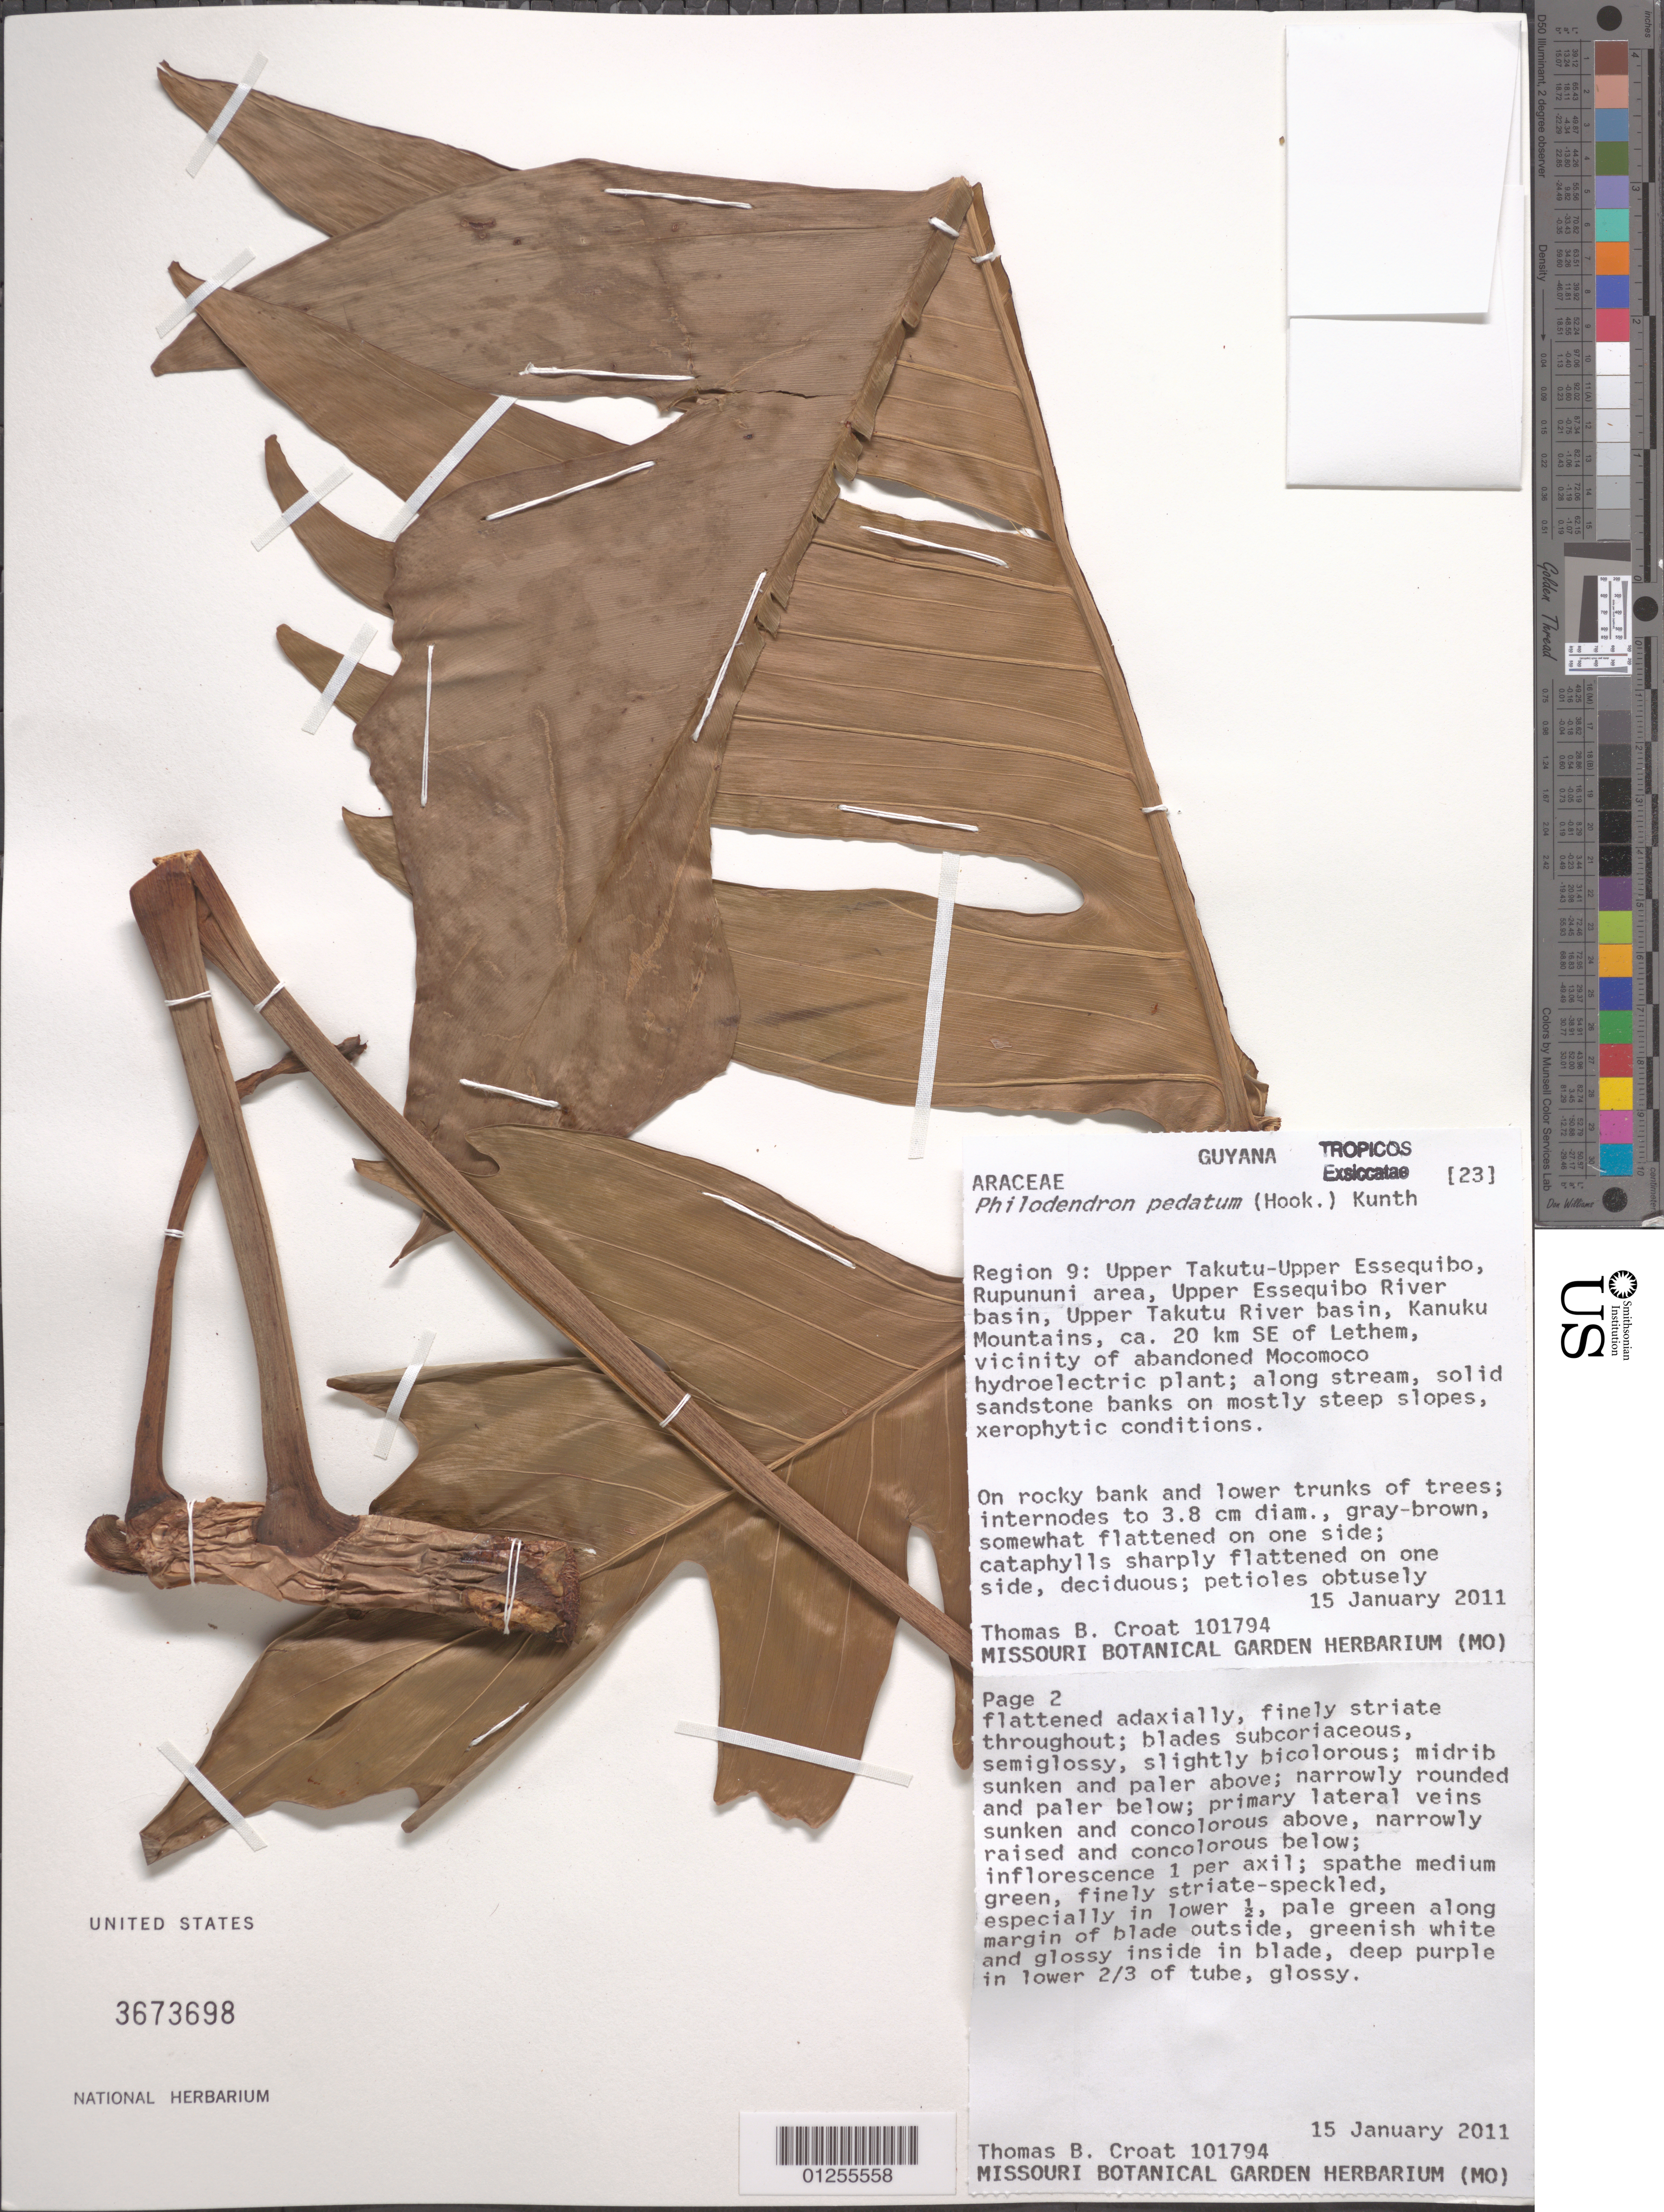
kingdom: Plantae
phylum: Tracheophyta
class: Liliopsida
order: Alismatales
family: Araceae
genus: Philodendron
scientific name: Philodendron pedatum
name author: (Hook.) Kunth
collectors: T. B. Croat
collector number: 101794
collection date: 2011-01-15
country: Guyana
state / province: U. Takutu-U. Essequibo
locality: Rupununi area, Upper Essequibo River basin, Upper Takutu River basin, Kanuku Moutnains, ca 20 km SE of Lethem, vic of abandoned Mocomoco hydroelectric plant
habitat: Along stream, solid sandstone banks on mostly steep slopes, xerophytic conditions. On rocky bank and lower trunks of trees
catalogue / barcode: US 3673698